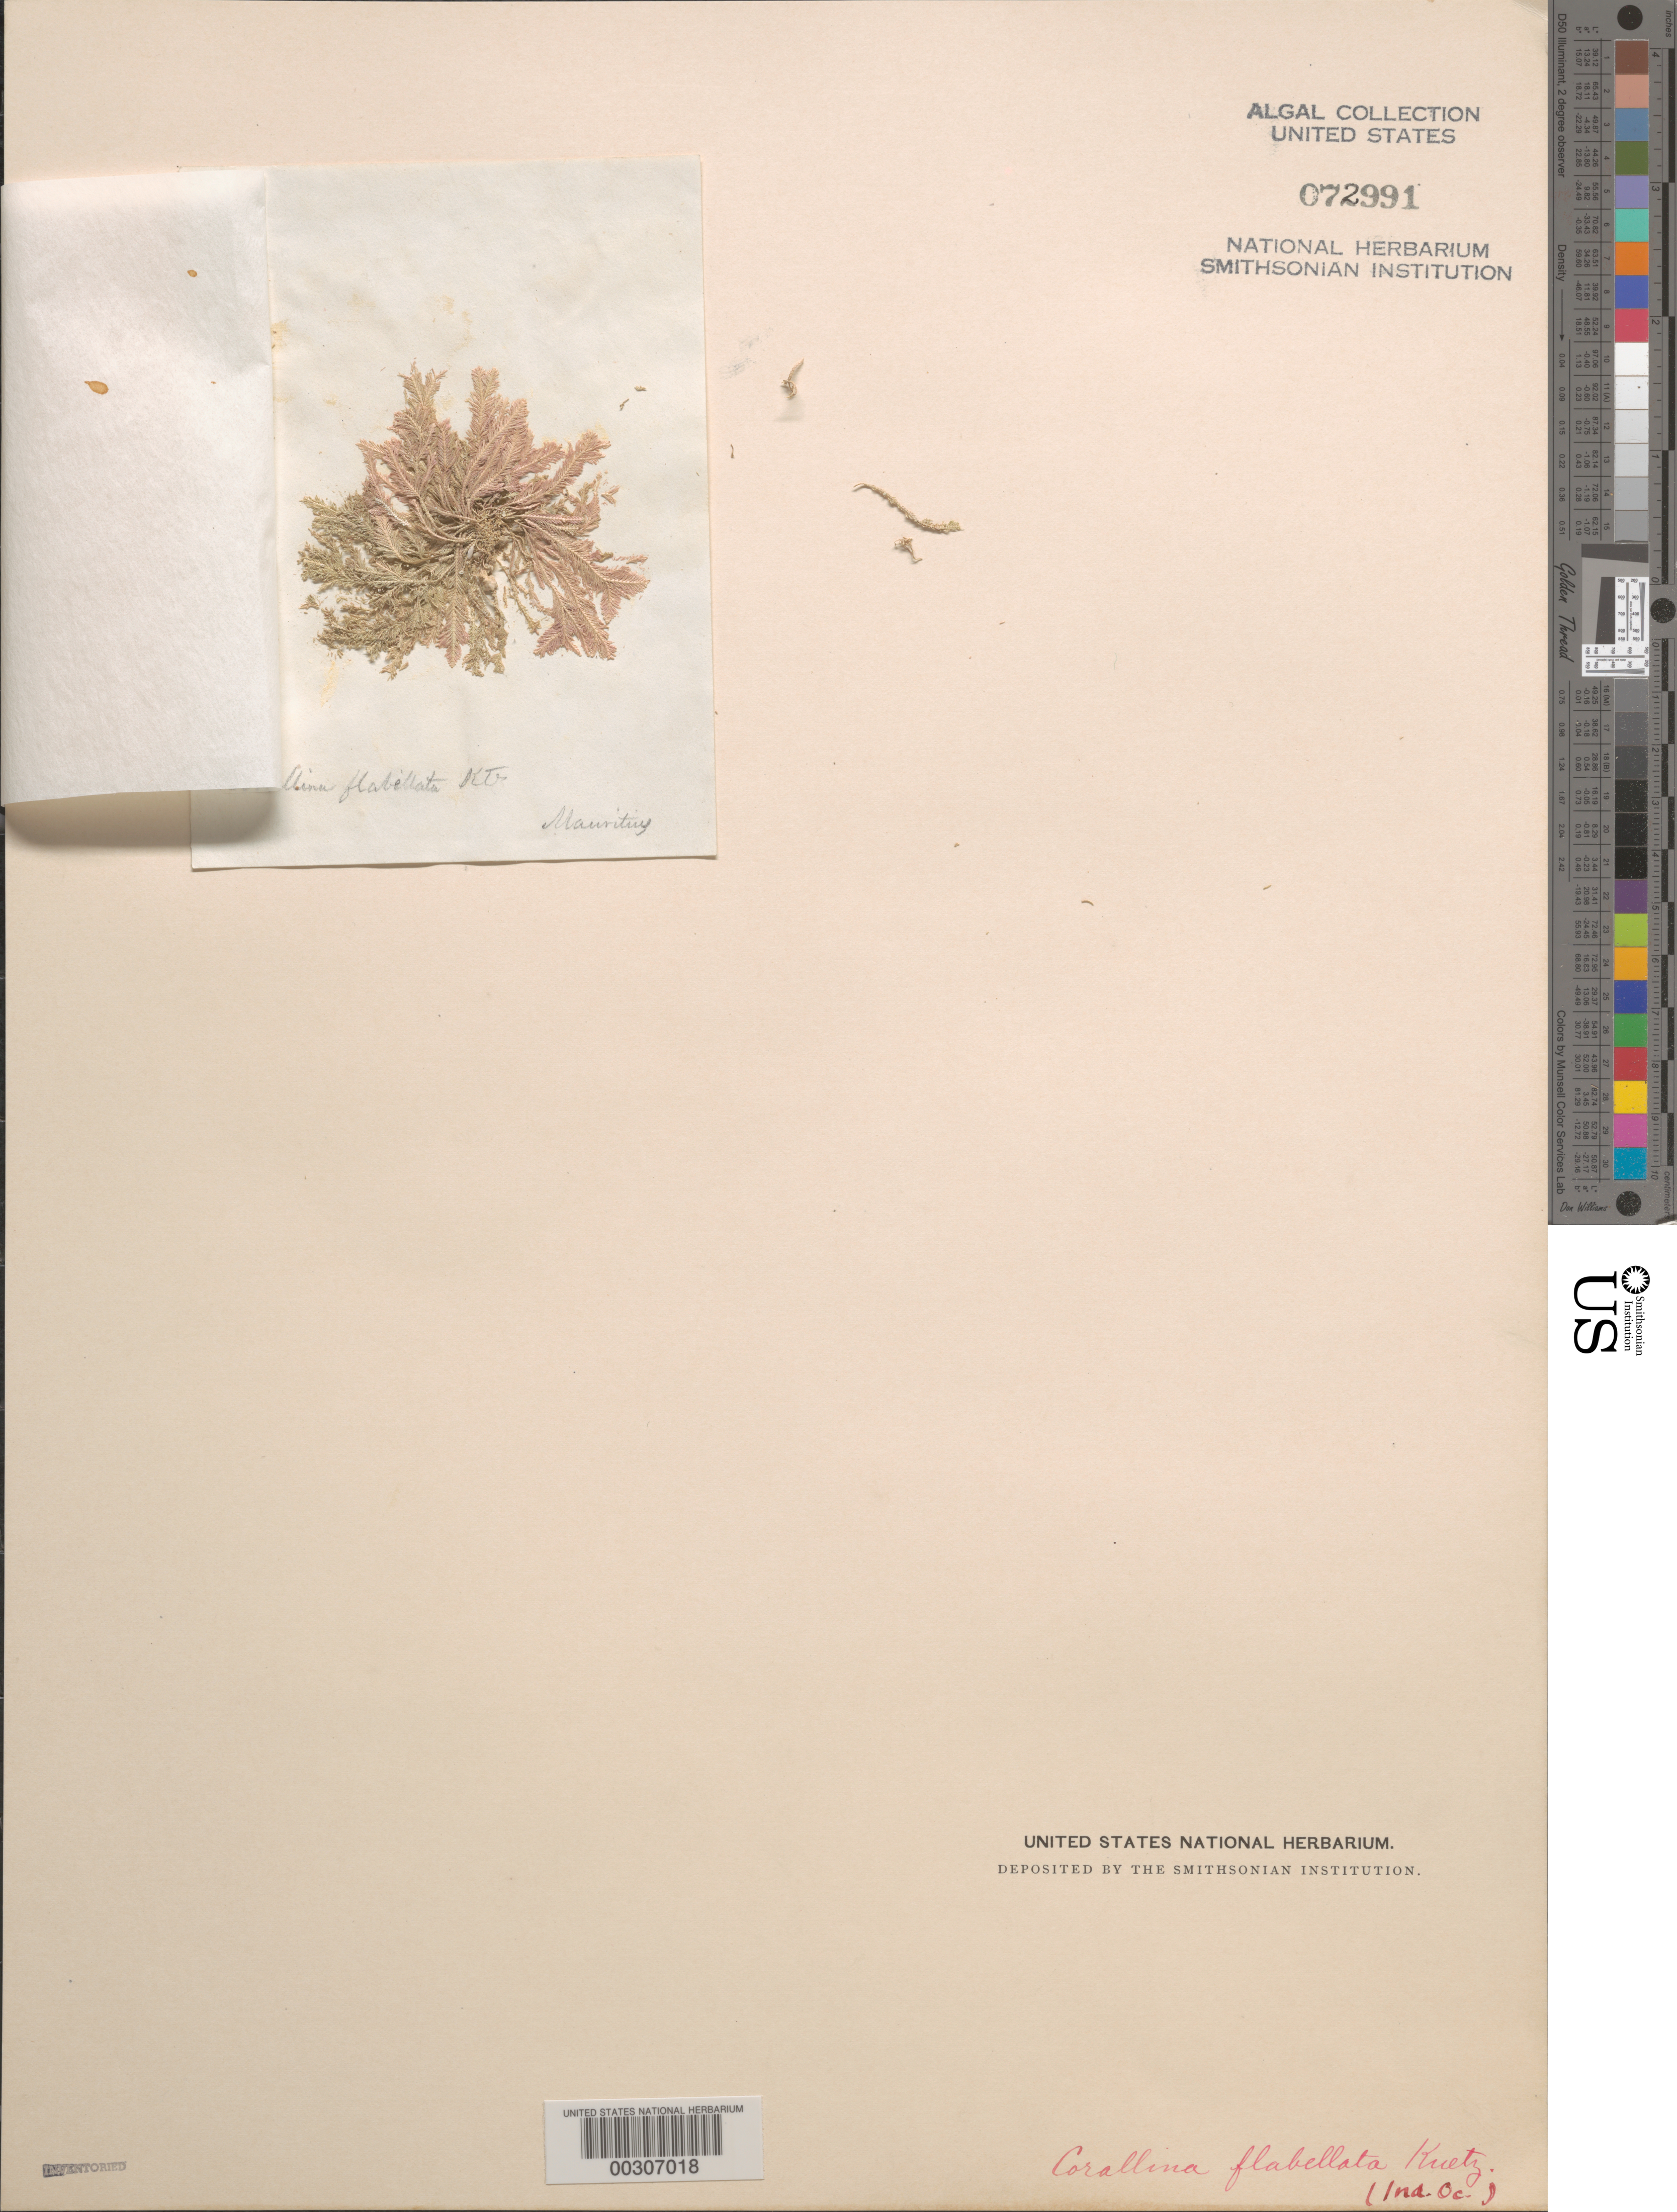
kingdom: Plantae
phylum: Rhodophyta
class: Florideophyceae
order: Corallinales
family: Corallinaceae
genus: Arthrocardia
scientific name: Arthrocardia flabellata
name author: (Kütz.) Manza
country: Mauritius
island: Mauritius Island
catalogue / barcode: US 72991